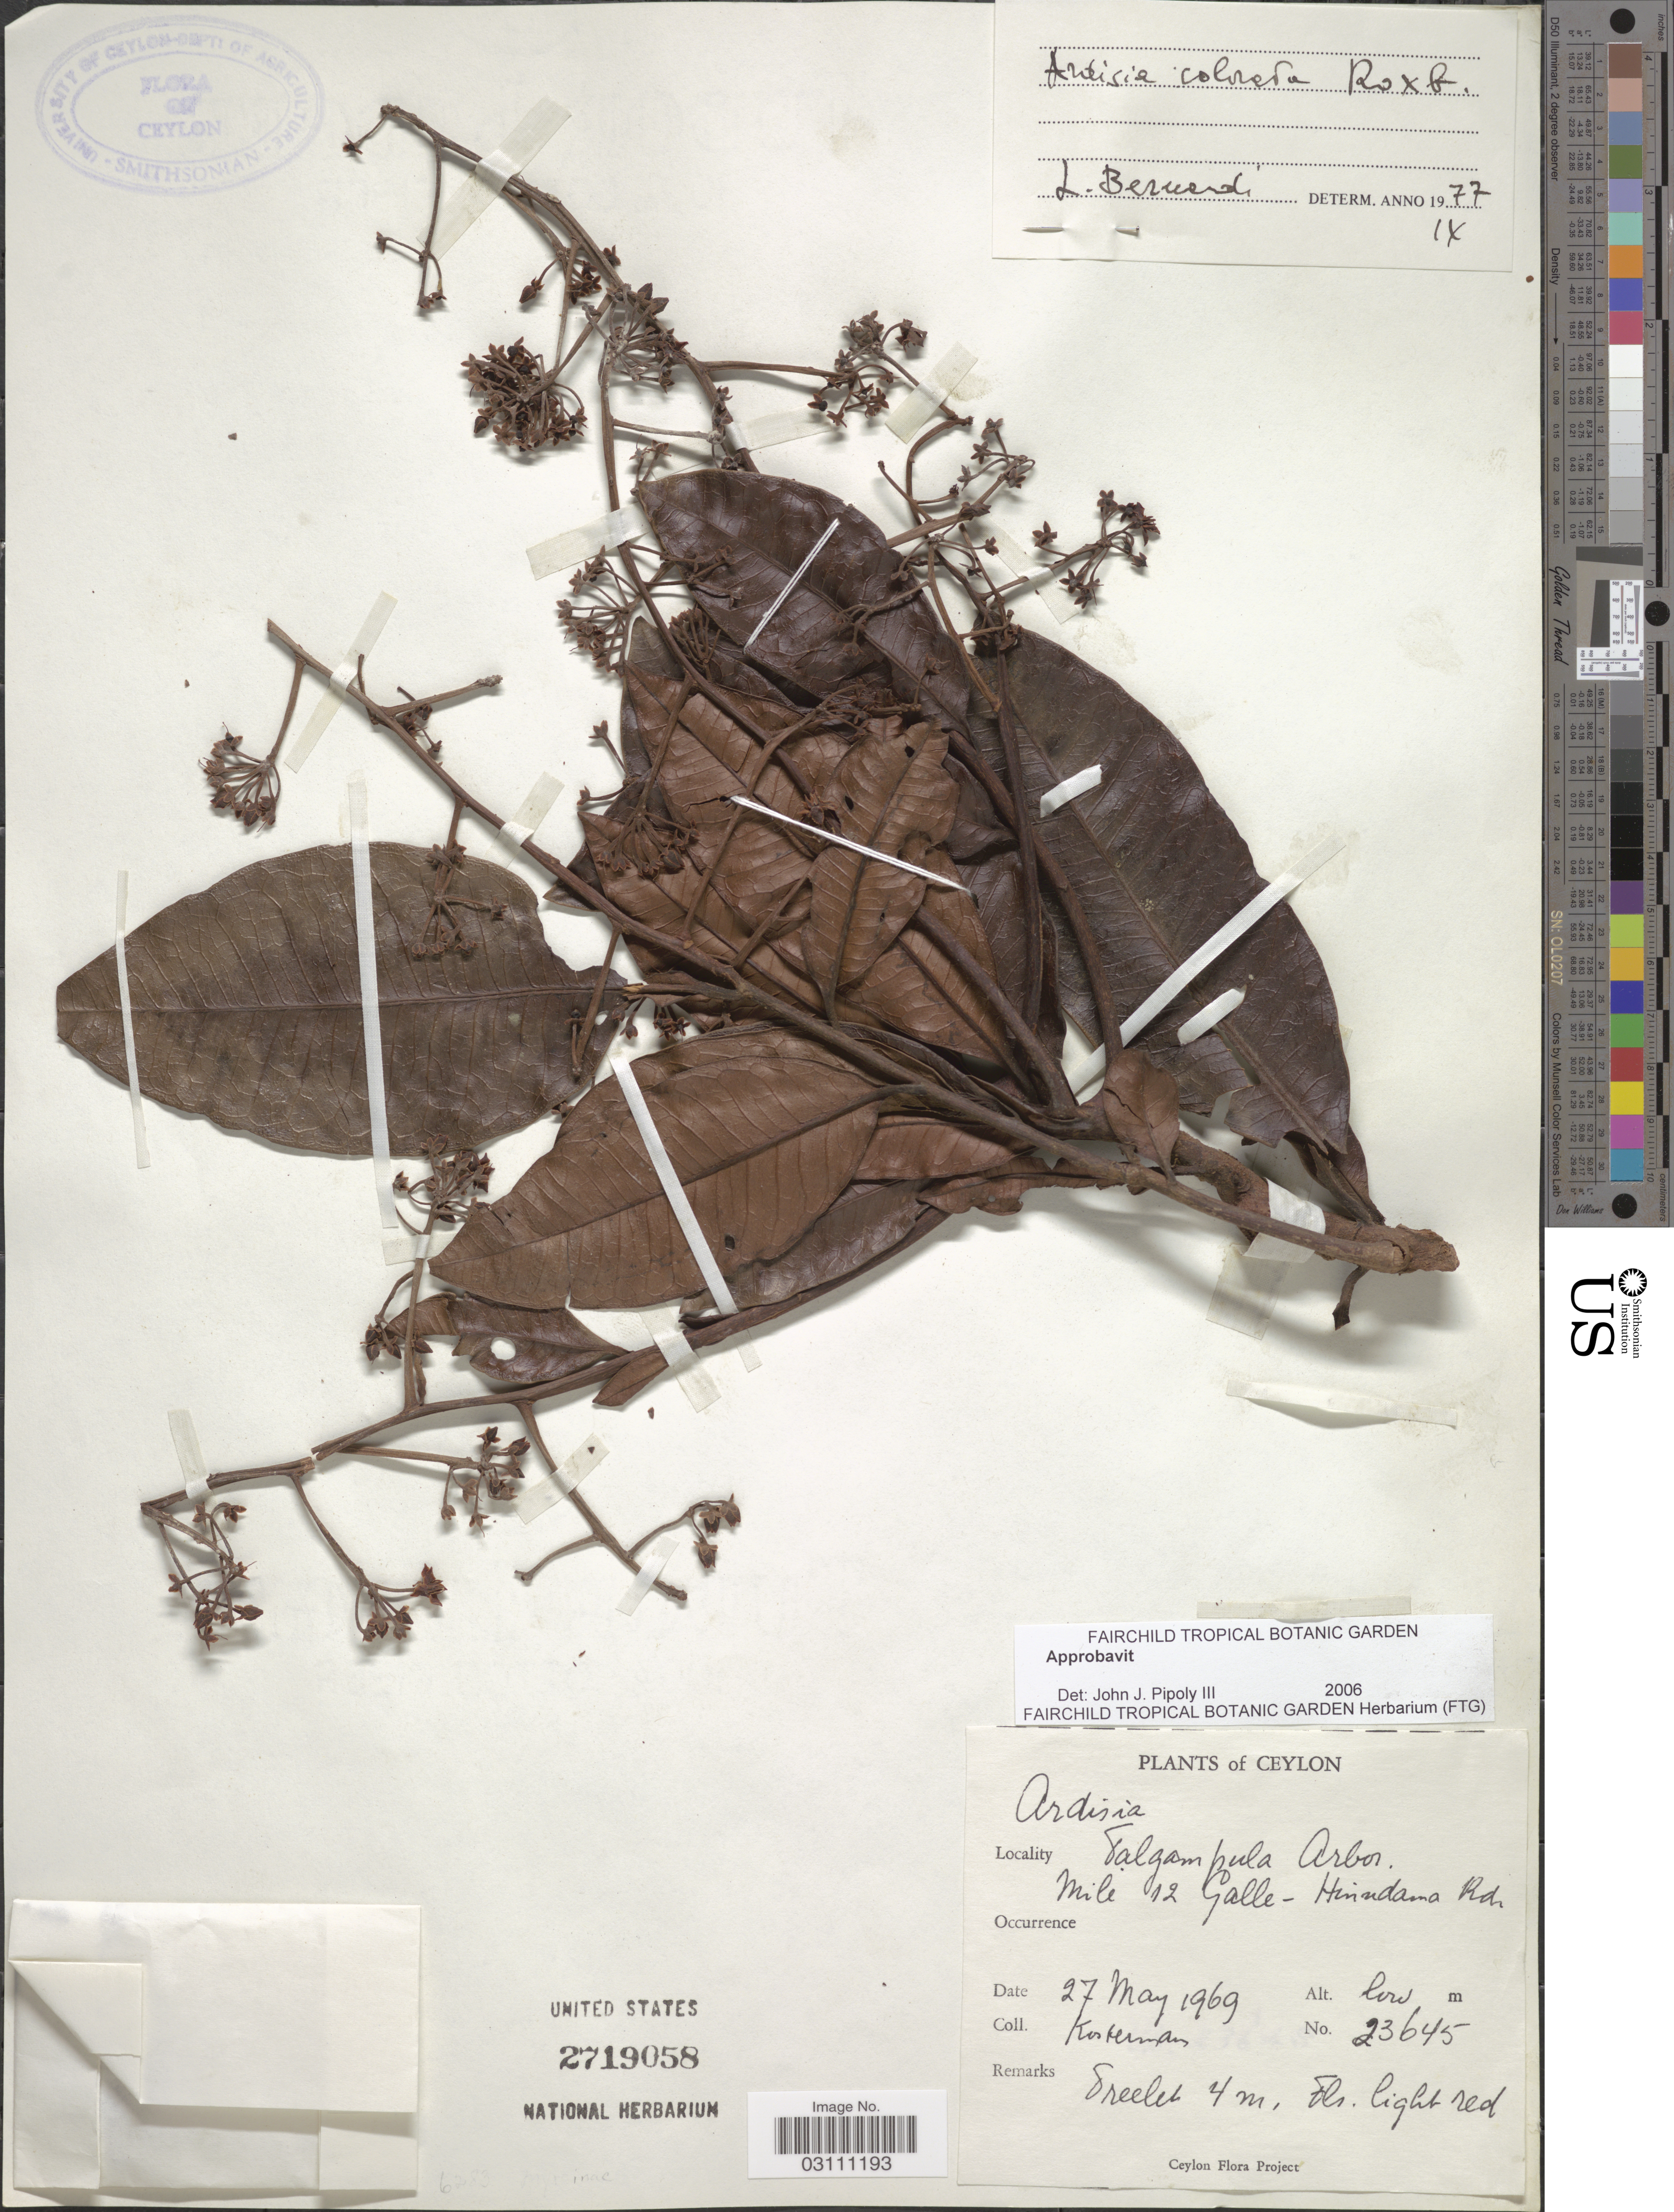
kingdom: Plantae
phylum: Tracheophyta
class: Magnoliopsida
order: Ericales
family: Primulaceae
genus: Ardisia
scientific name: Ardisia colorata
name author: Roxb.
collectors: Kostermans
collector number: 23645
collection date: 1969-05-27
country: Sri Lanka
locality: Ceylon. Palgampula Arbor. Mile 12 Galle-Hiniduma Rd [interpreted].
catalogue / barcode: US 2719058